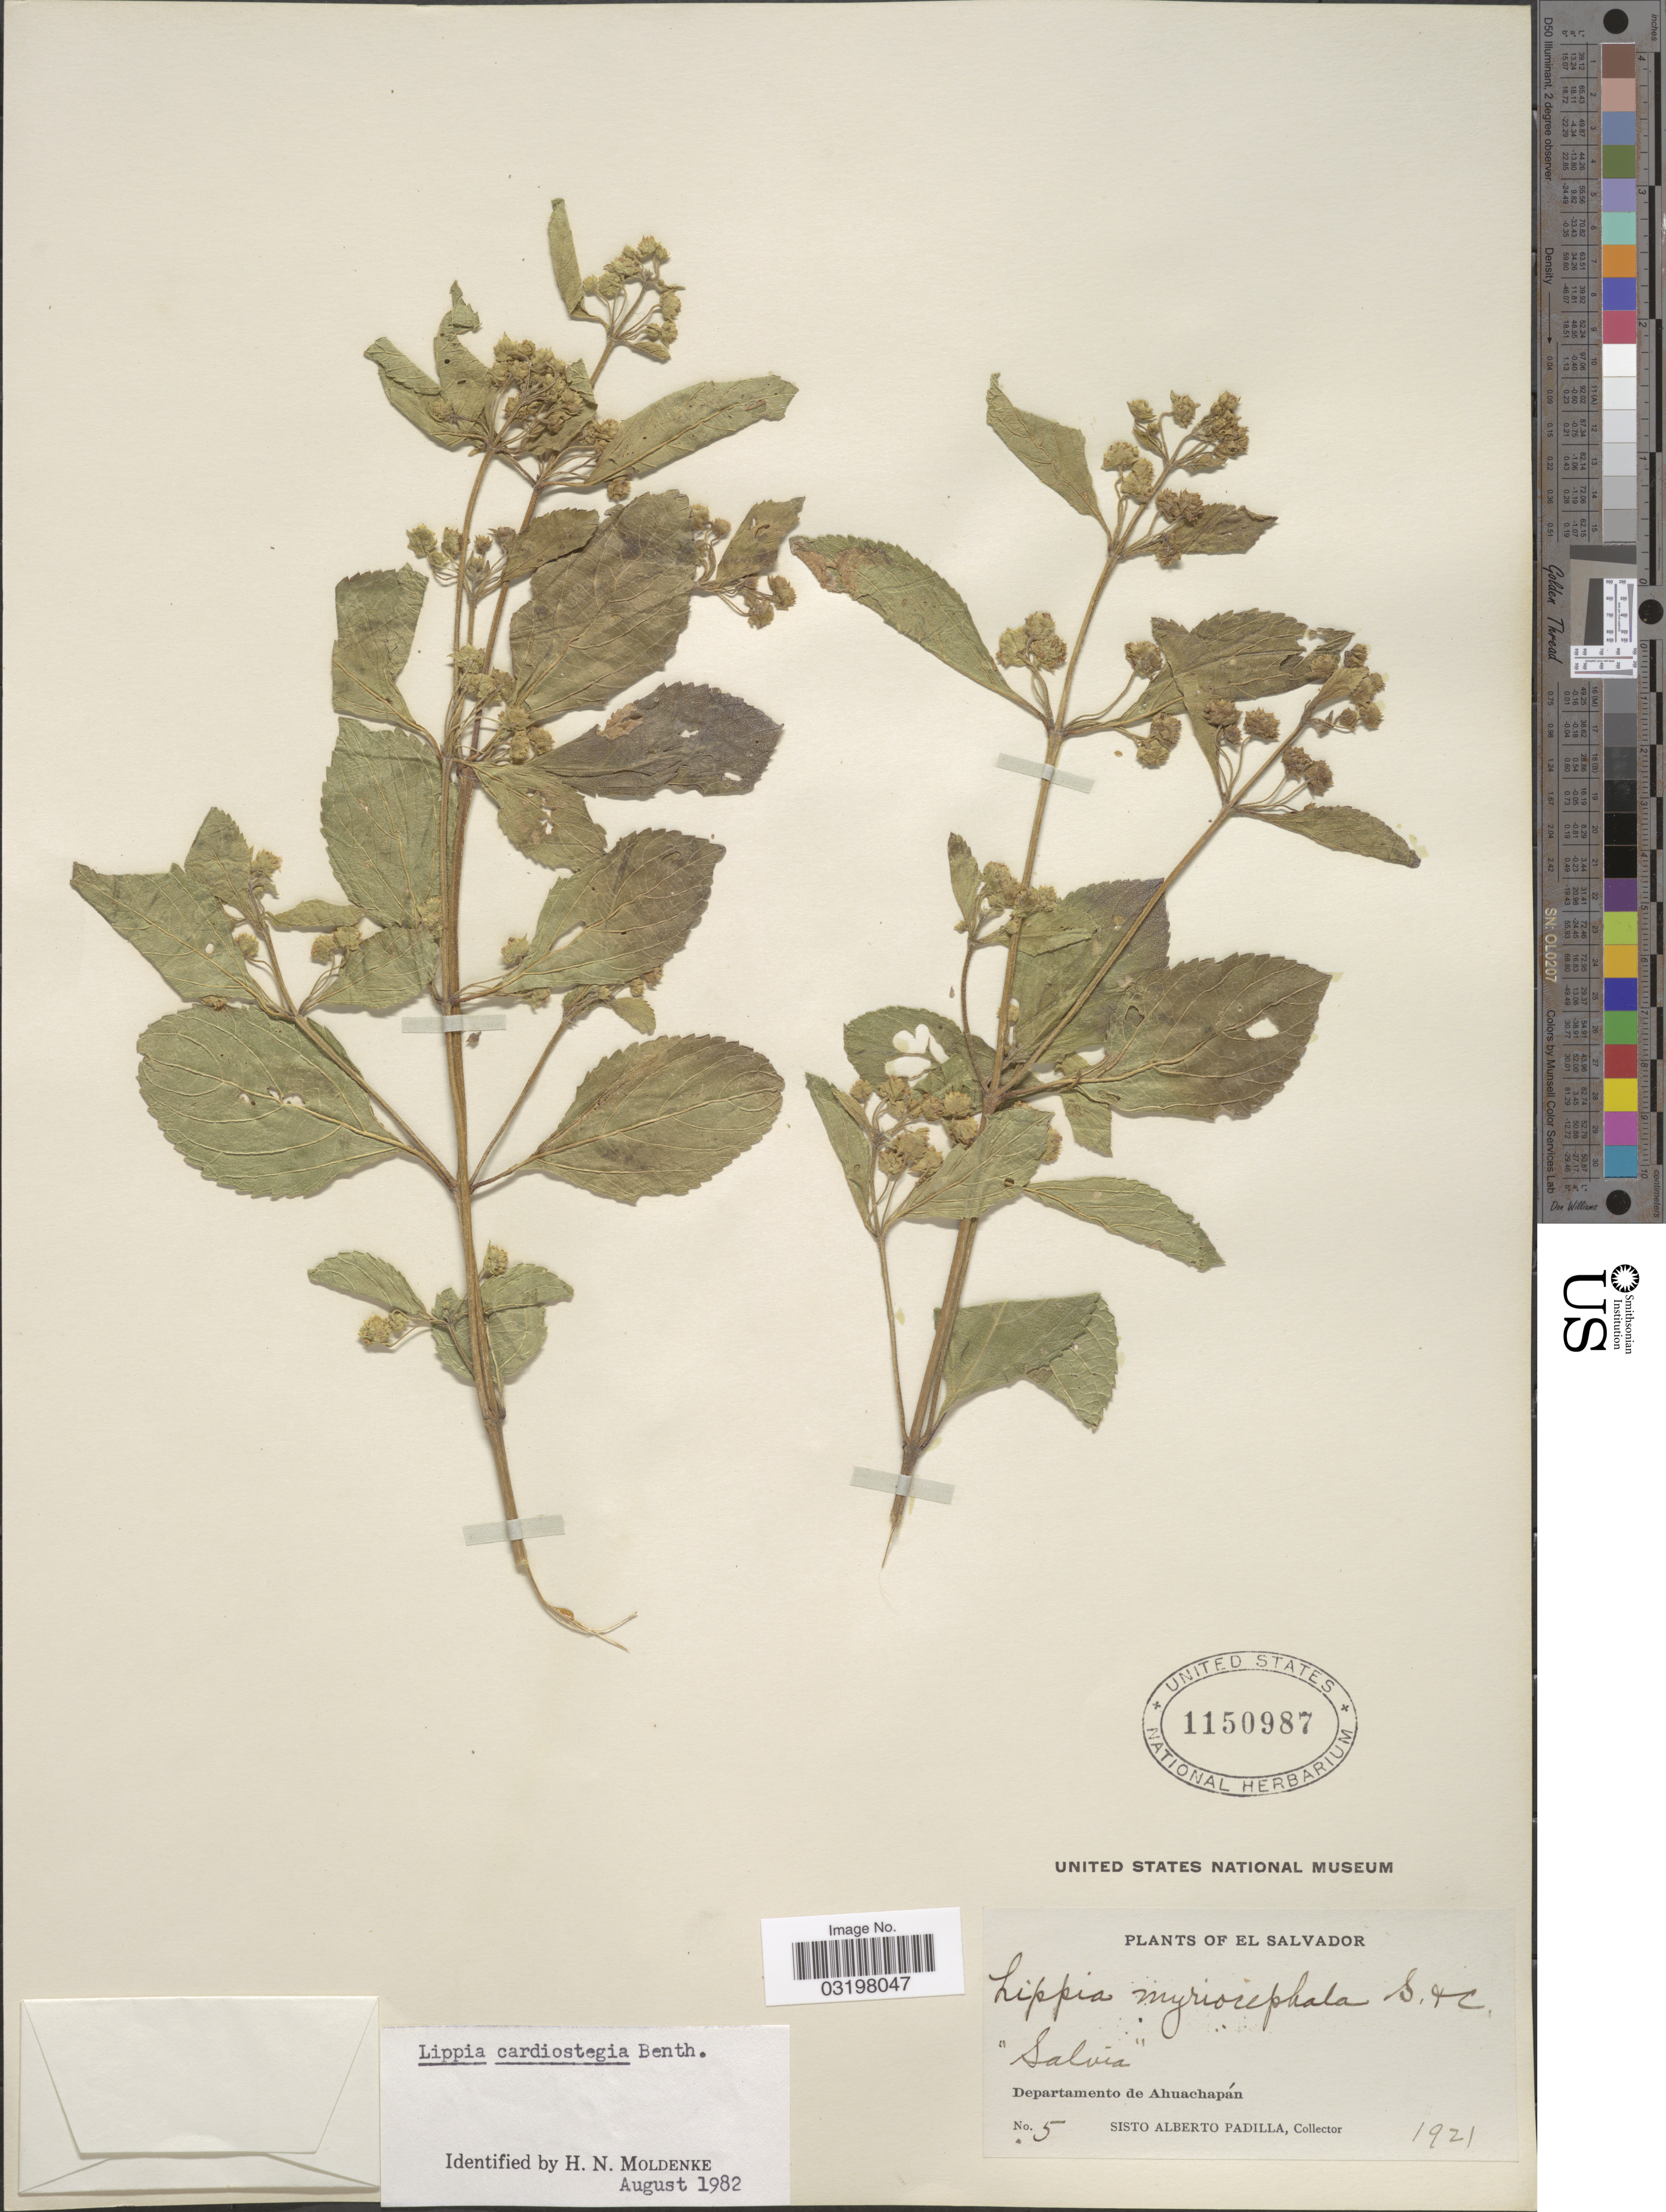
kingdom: Plantae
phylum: Tracheophyta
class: Magnoliopsida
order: Lamiales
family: Verbenaceae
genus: Lippia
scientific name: Lippia cardiostegia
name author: Benth.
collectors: S. A. Padilla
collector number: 5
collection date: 1921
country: El Salvador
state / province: Ahuachapan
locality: Departamento de Ahuachapán.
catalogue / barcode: US 1150987